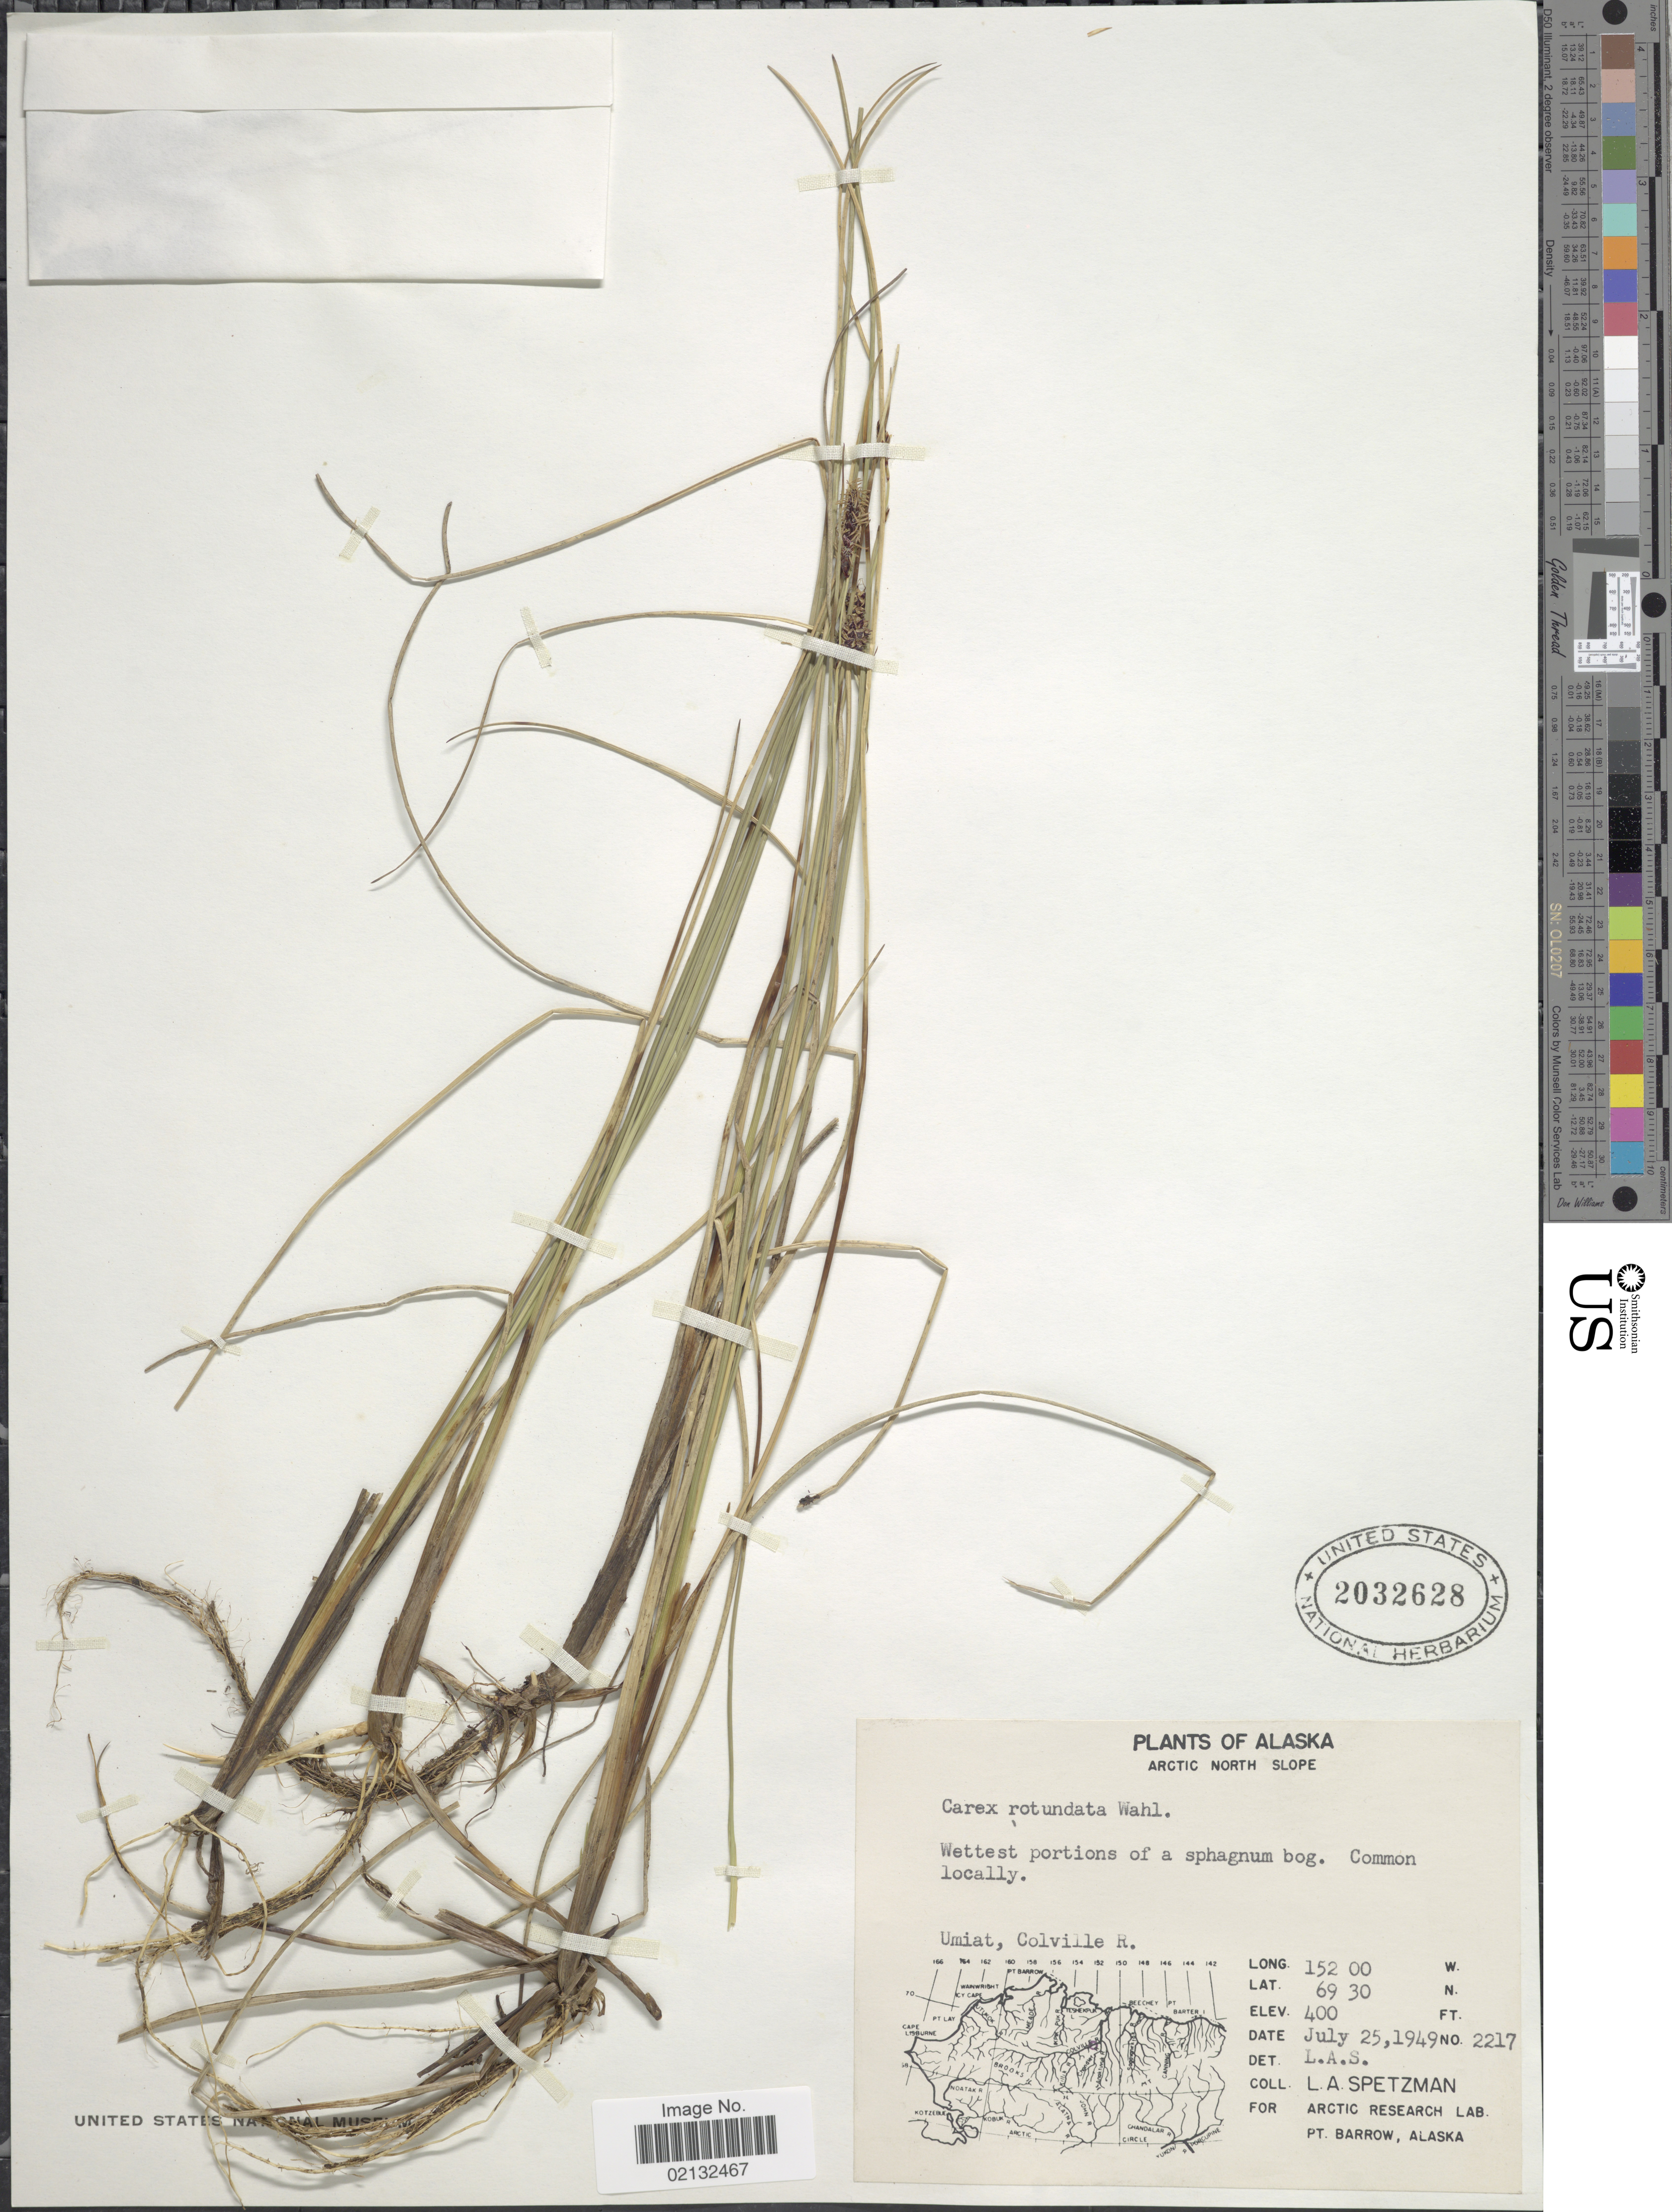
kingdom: Plantae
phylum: Tracheophyta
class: Liliopsida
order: Poales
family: Cyperaceae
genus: Carex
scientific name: Carex rotundata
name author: Wahlenb.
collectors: L. Spetzman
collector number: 2217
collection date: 1949-07-25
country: United States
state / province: Alaska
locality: Arctic North Slope. Umiat, Colville R.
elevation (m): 122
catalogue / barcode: US 2032628